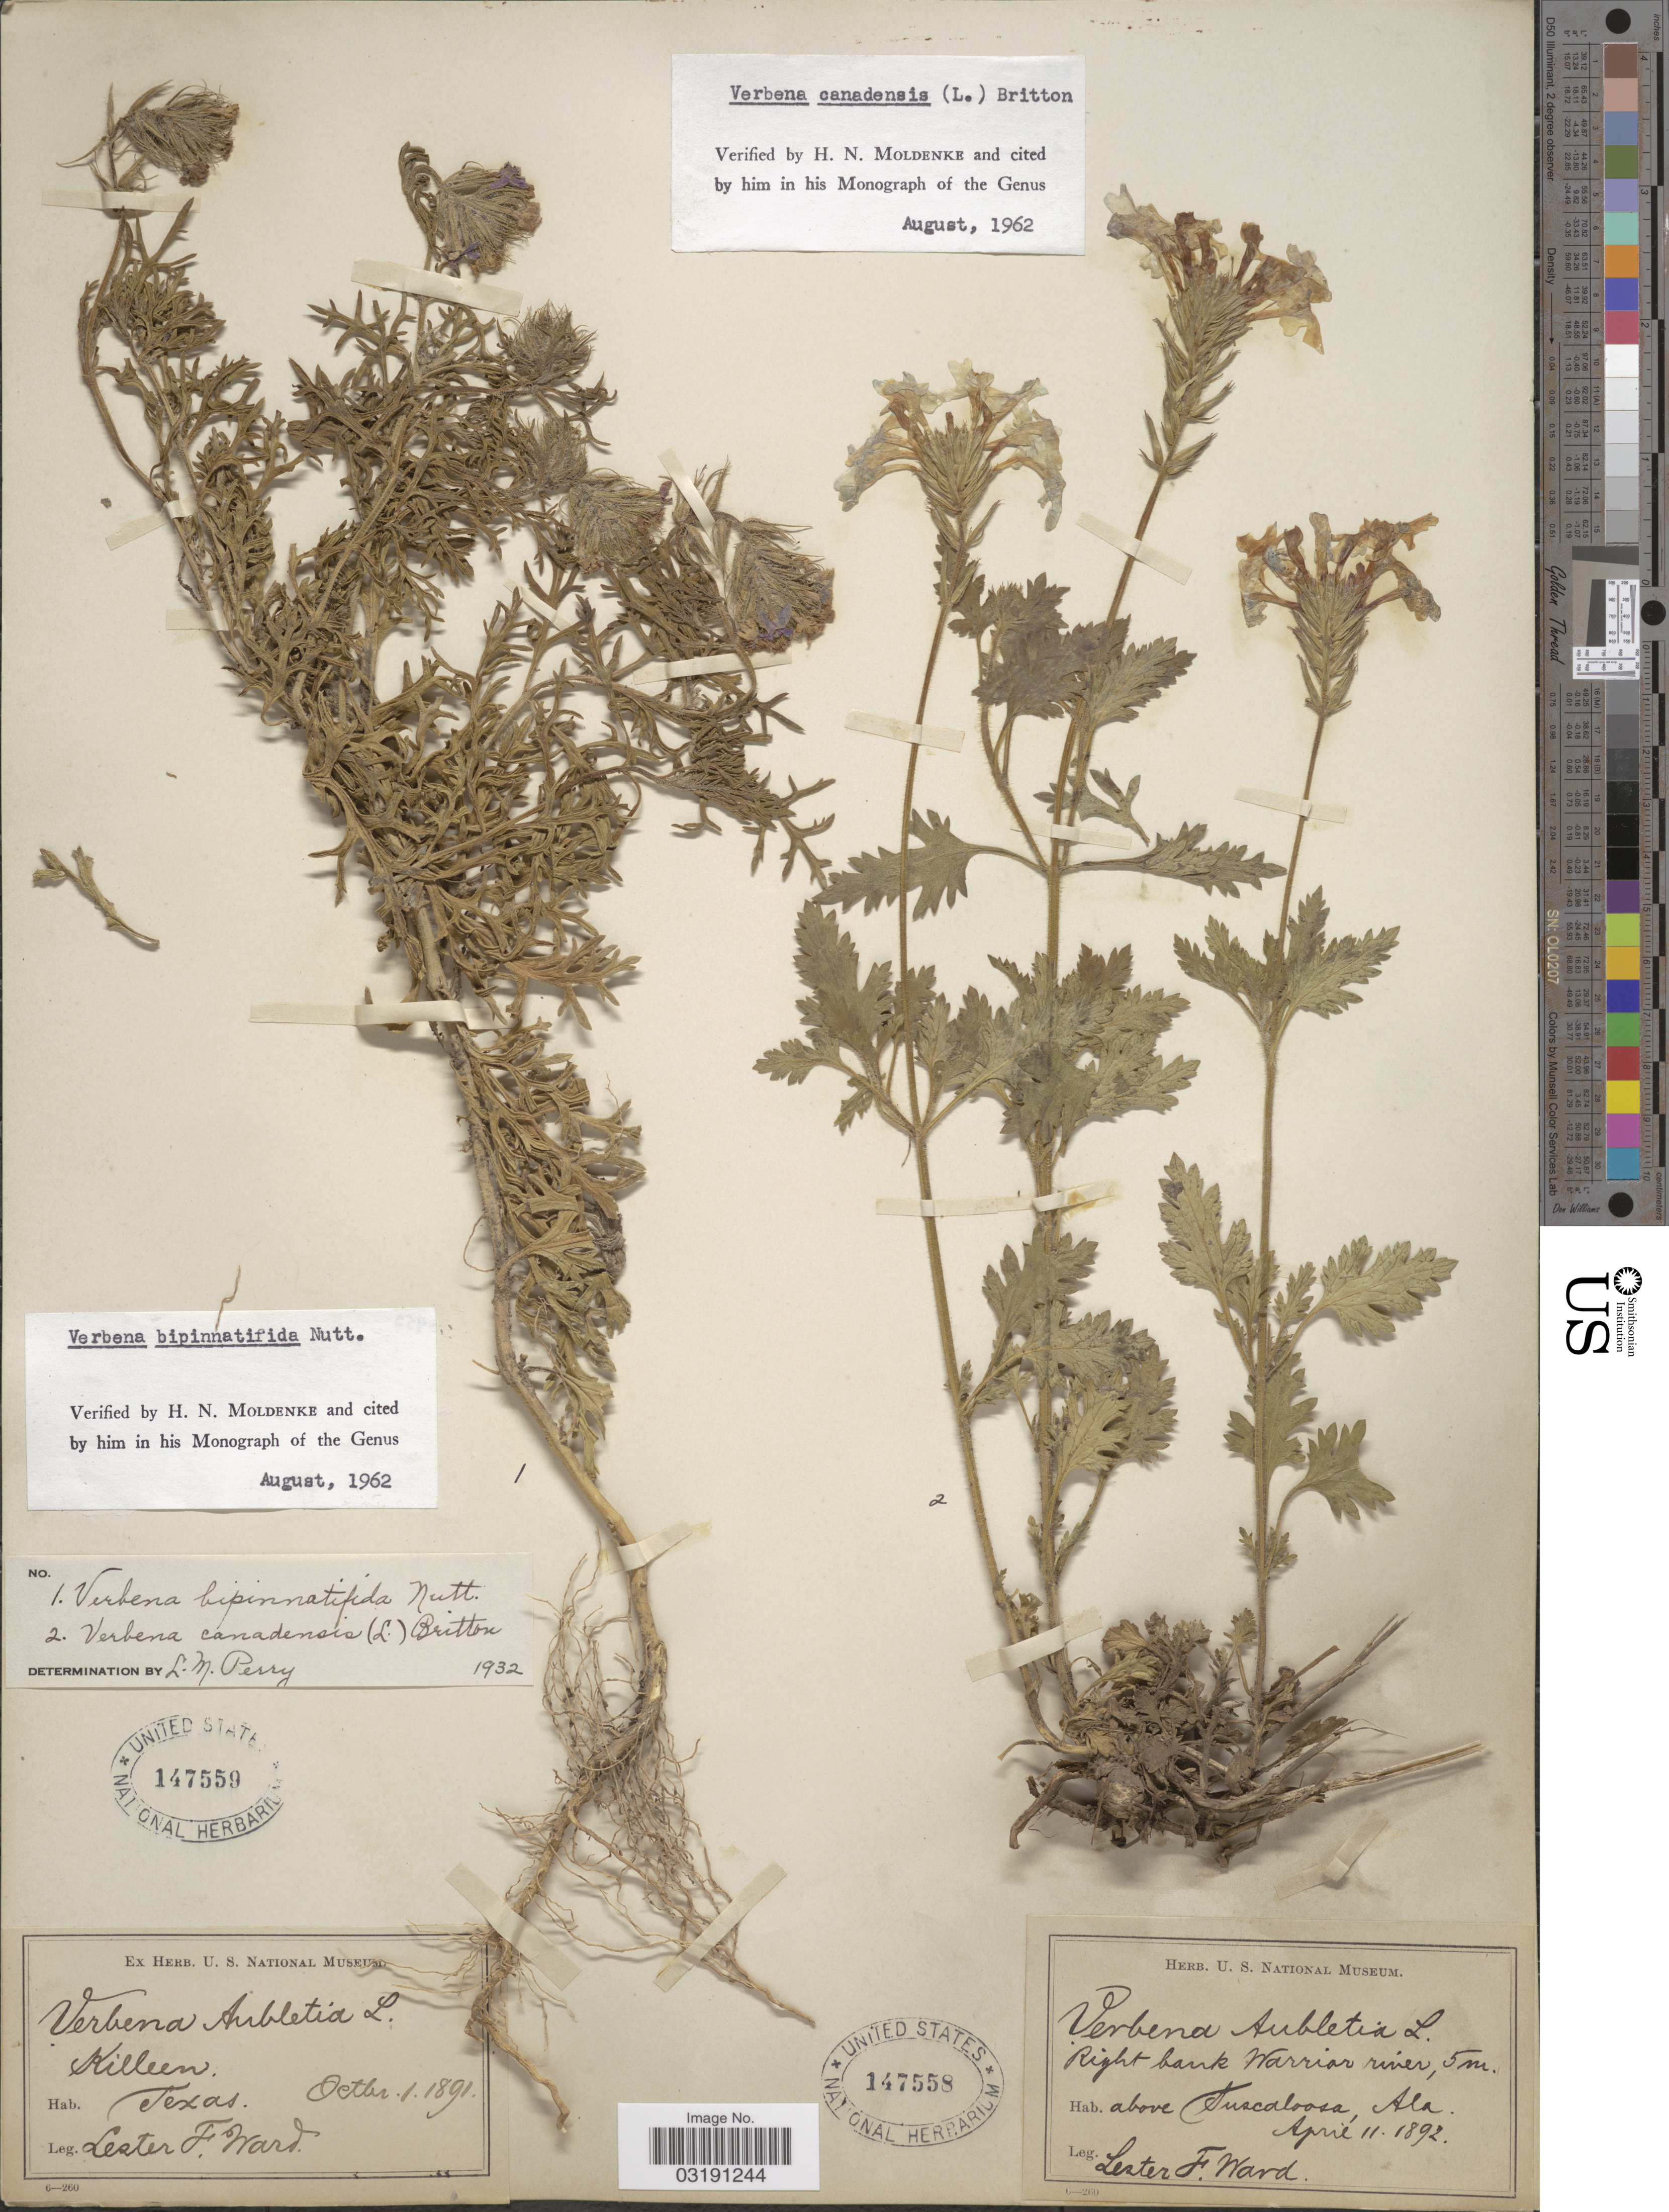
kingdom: Plantae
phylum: Tracheophyta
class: Magnoliopsida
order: Lamiales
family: Verbenaceae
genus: Verbena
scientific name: Verbena canadensis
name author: (L.) Britton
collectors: L. F. Ward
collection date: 1891-10-01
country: United States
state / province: Texas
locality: Killeen.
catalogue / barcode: US 147559-2